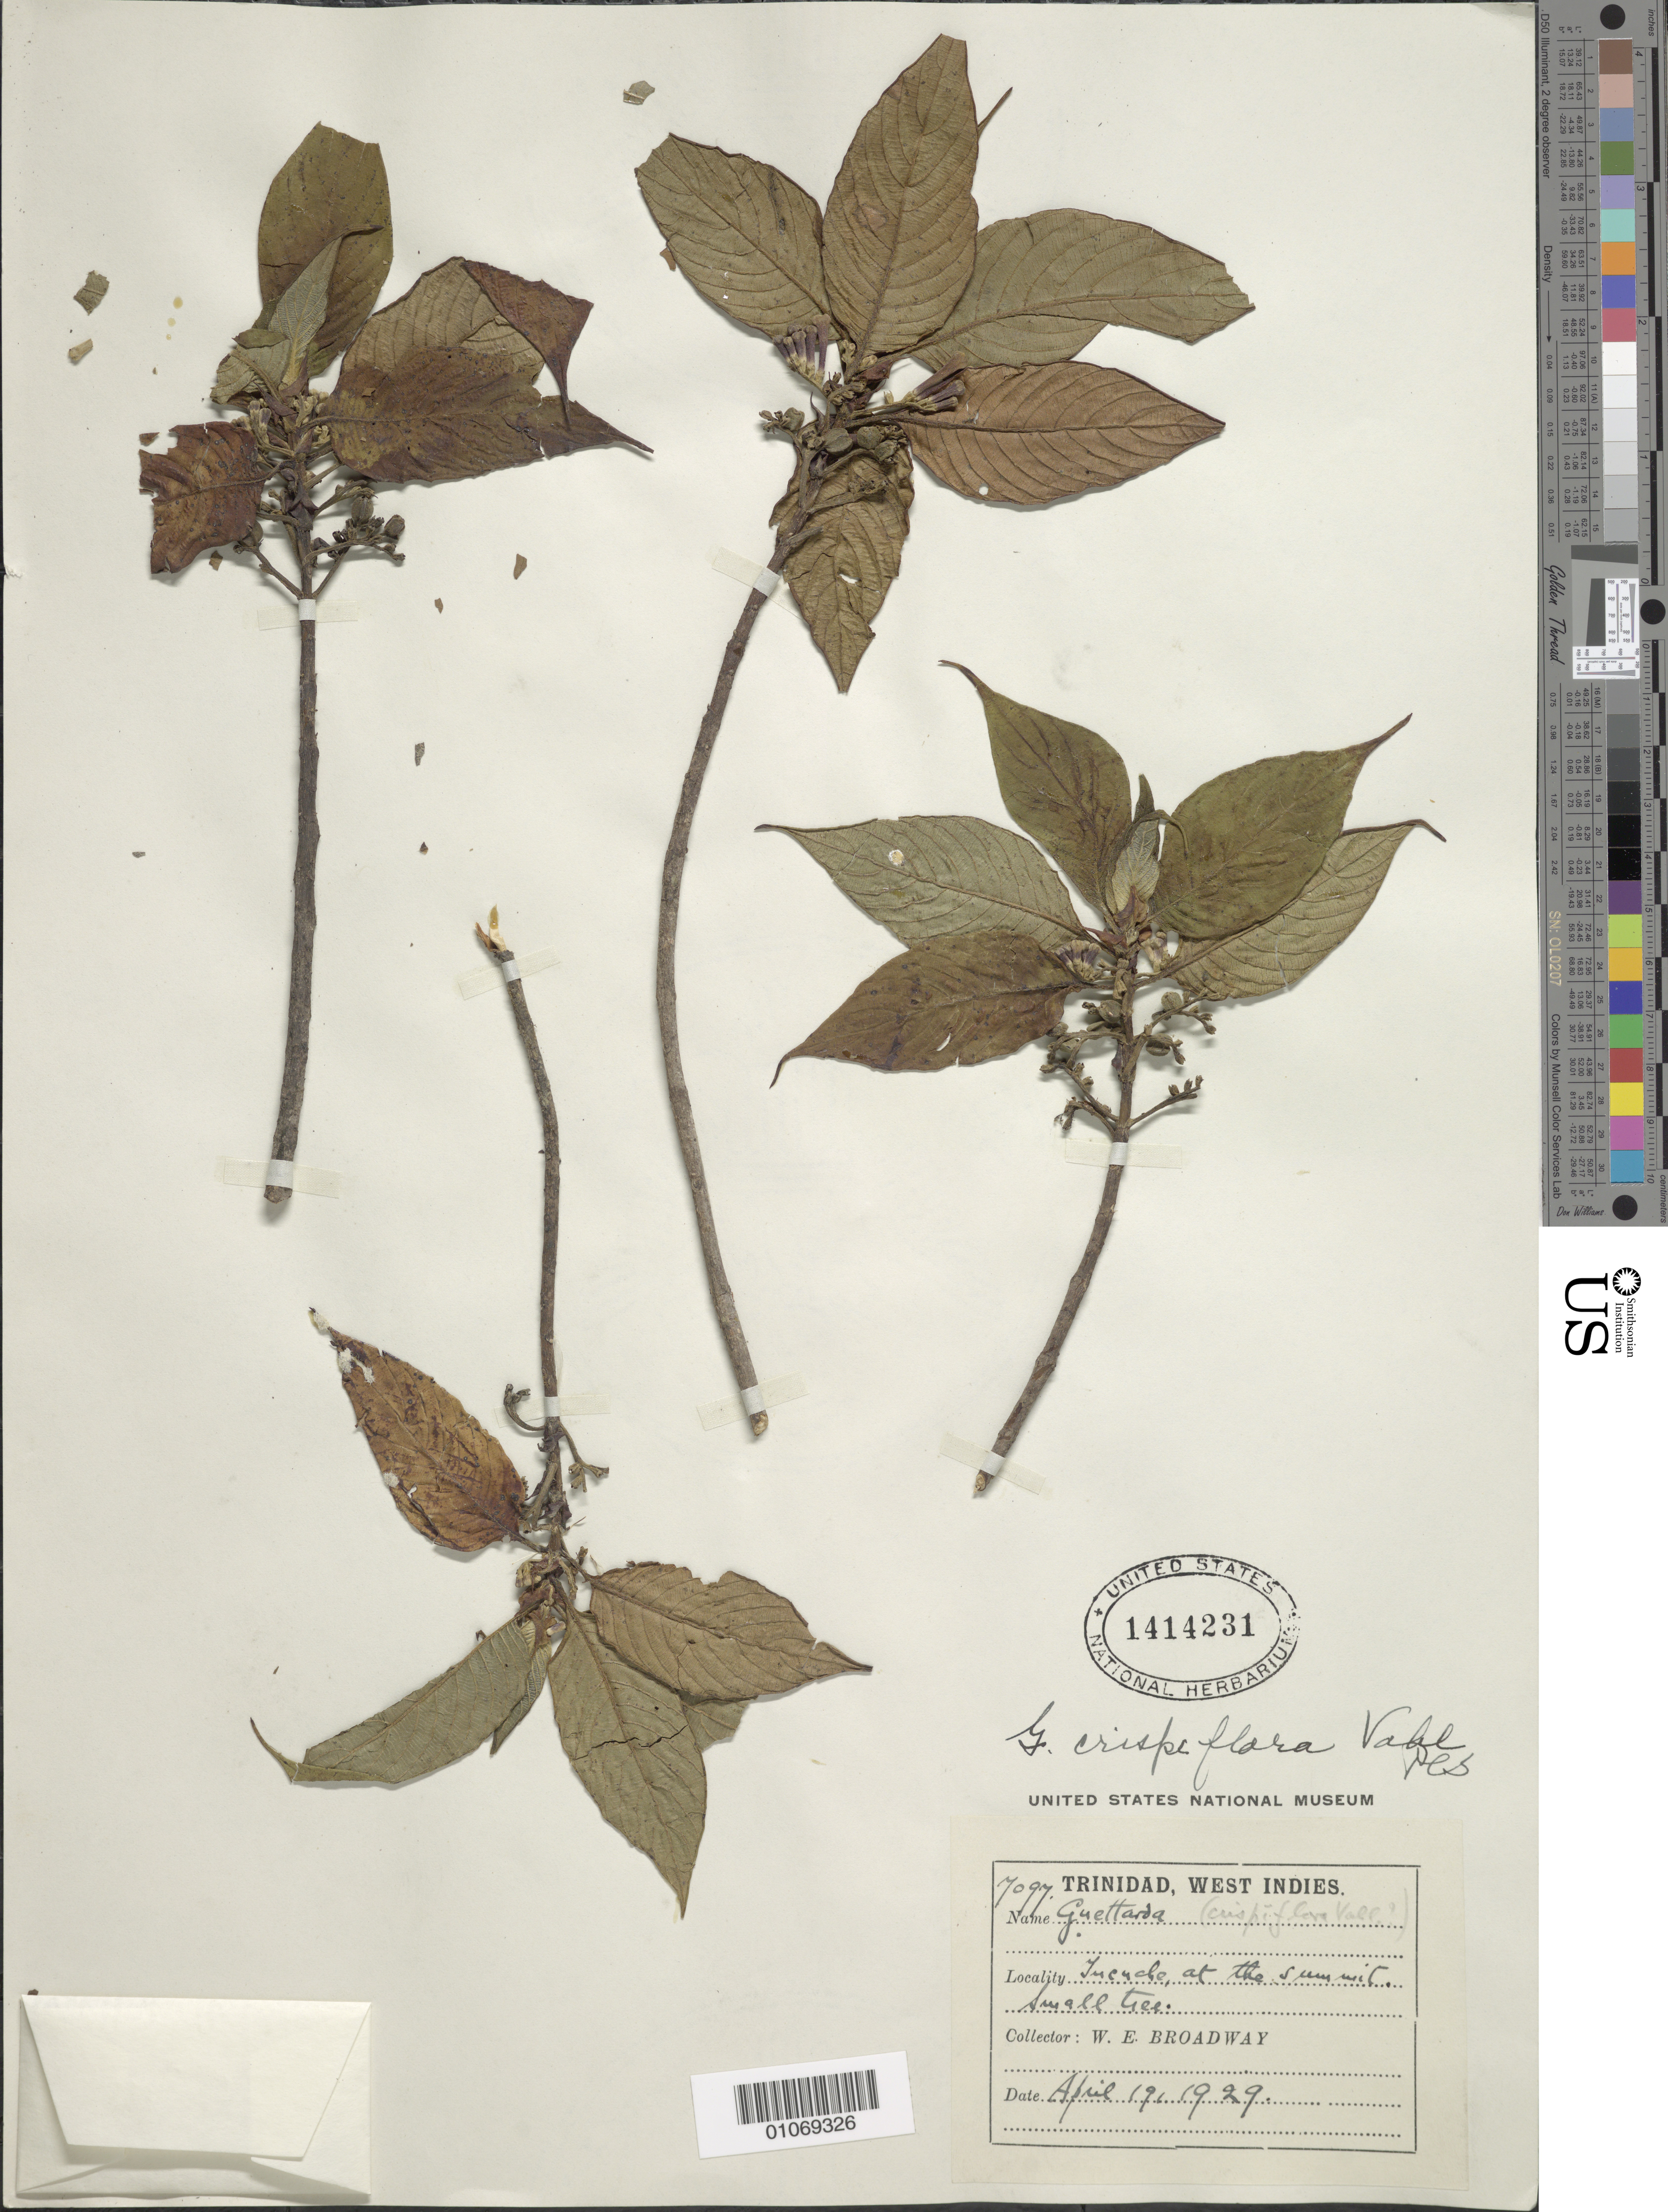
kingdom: Plantae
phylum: Tracheophyta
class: Magnoliopsida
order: Gentianales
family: Rubiaceae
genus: Guettarda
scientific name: Guettarda crispiflora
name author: Vahl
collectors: W. E. Broadway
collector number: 7097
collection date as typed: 19 Apr 1929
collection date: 1929-04-19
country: Trinidad and Tobago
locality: Tucuche, at the summit.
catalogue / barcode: US 1414231